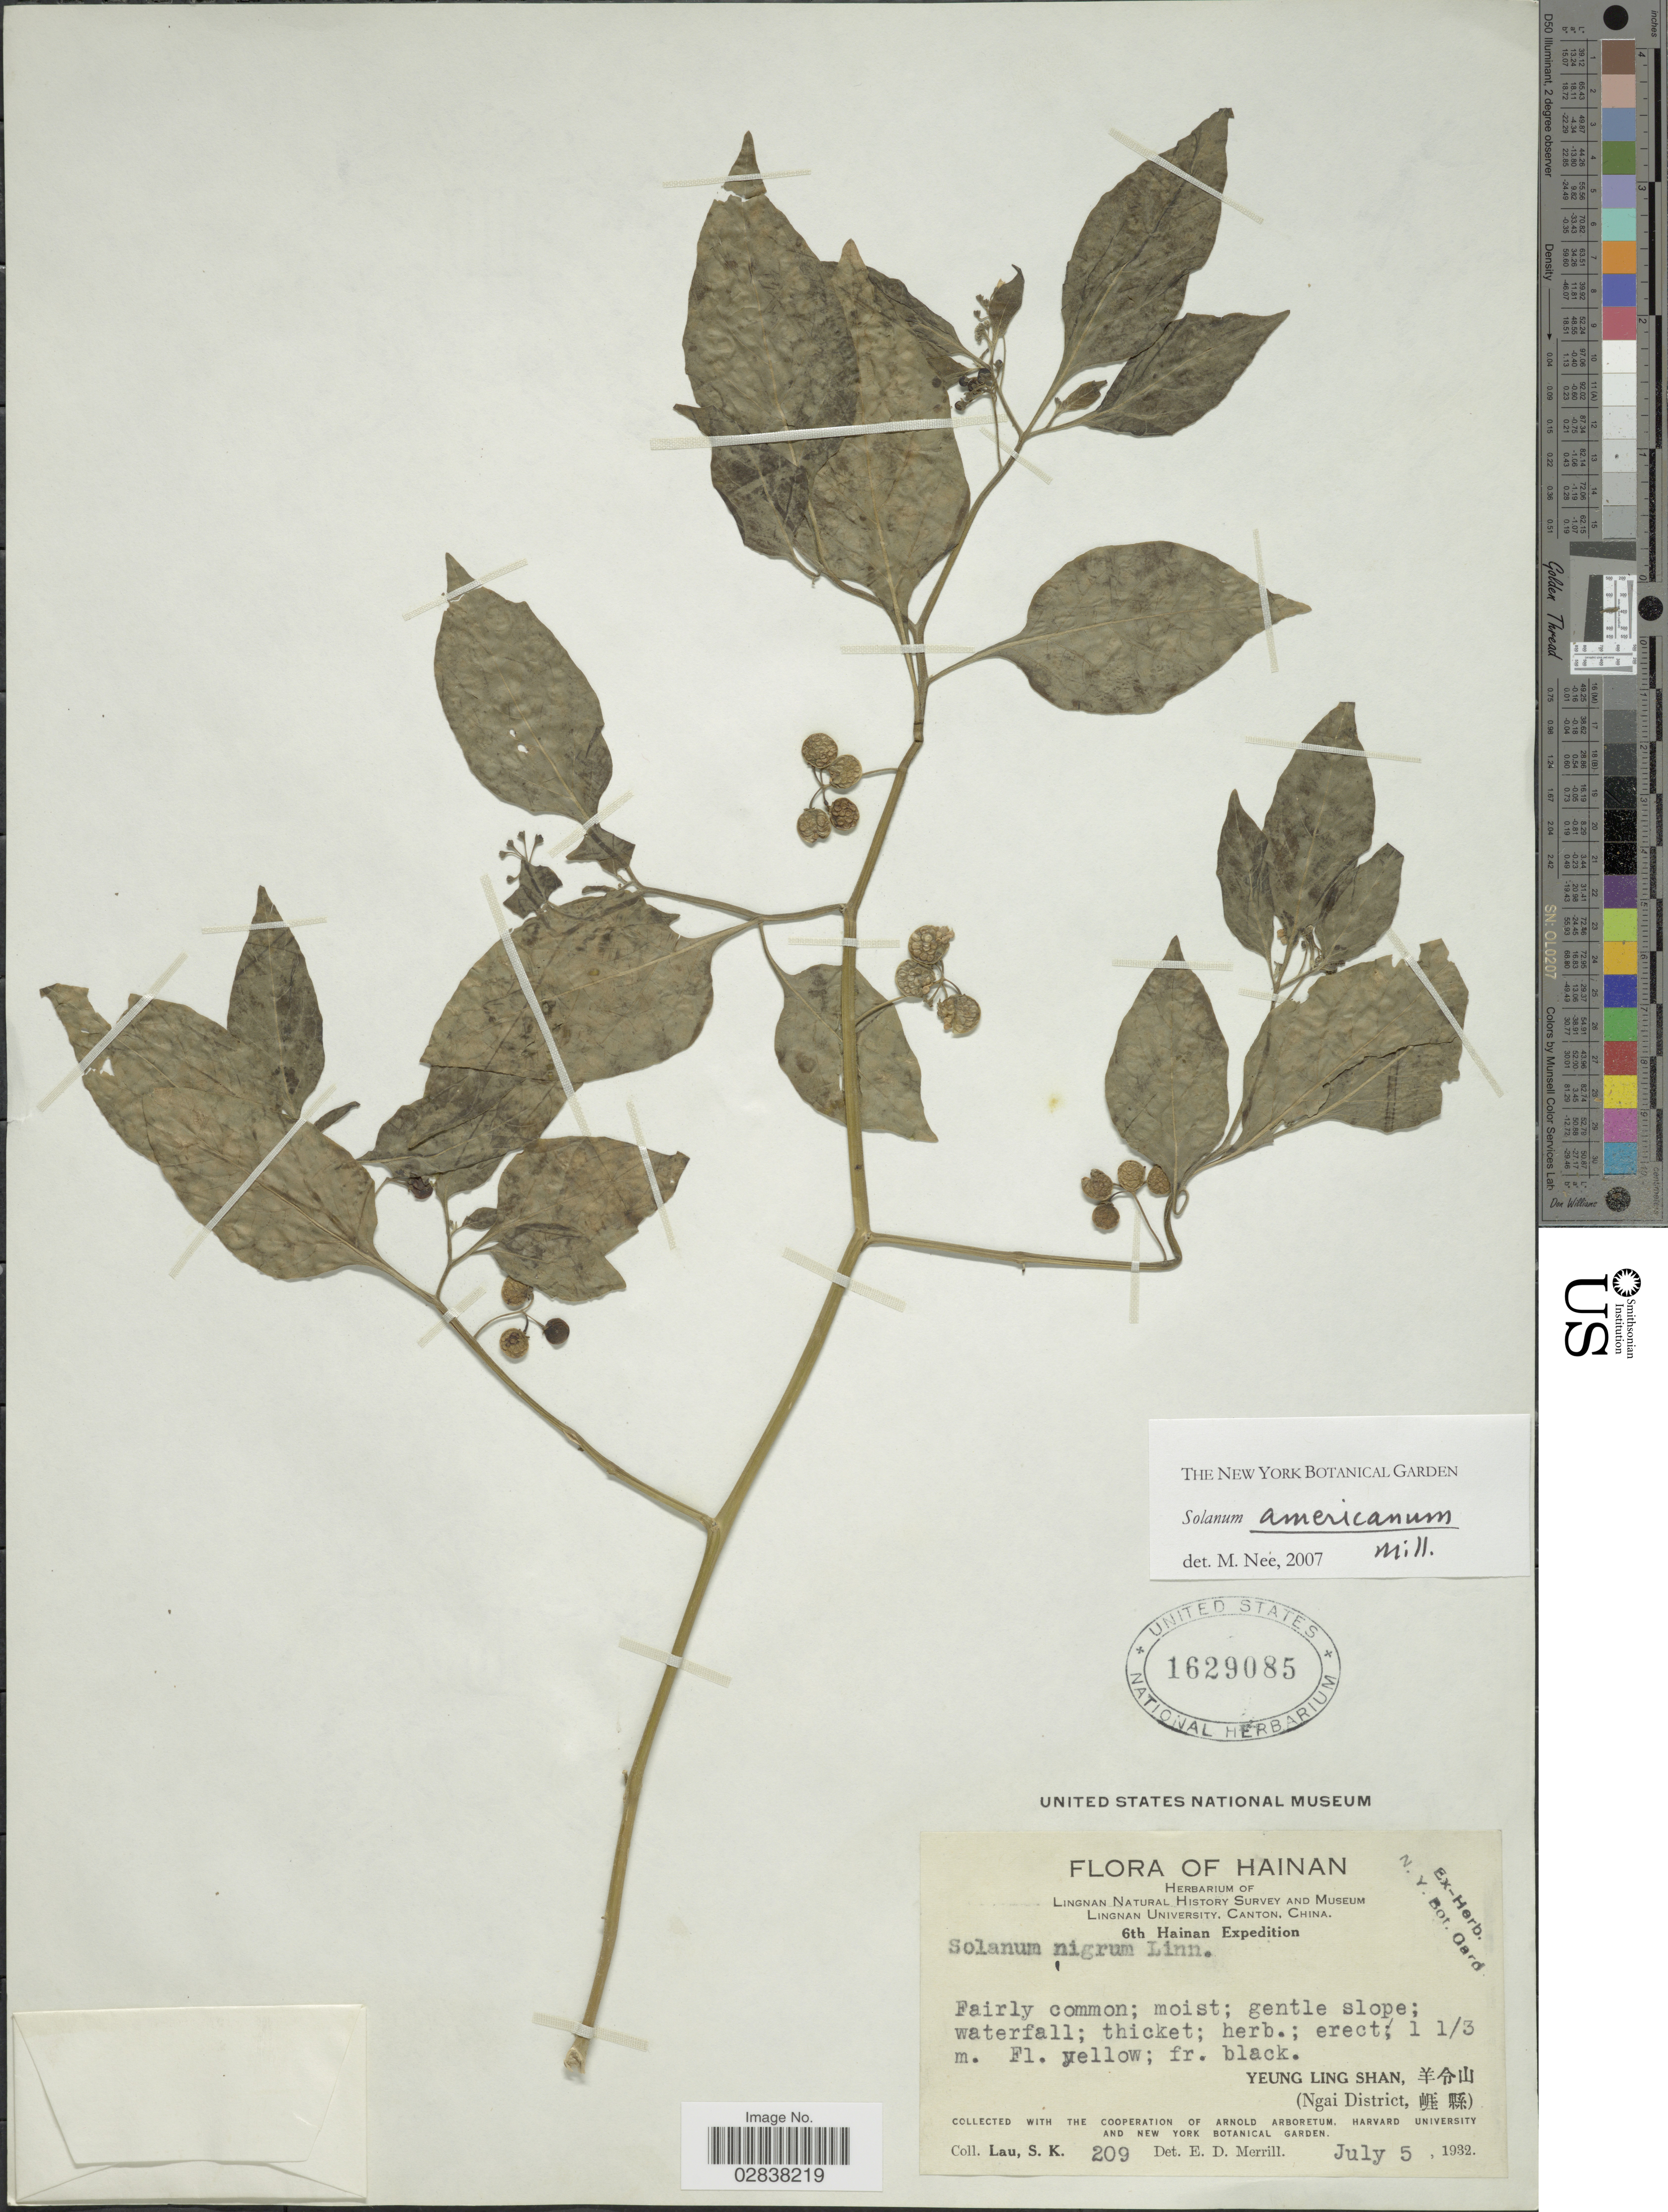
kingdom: Plantae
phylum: Tracheophyta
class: Magnoliopsida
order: Solanales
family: Solanaceae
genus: Solanum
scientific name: Solanum americanum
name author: Mill.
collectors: S. K. Lau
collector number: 209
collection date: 1932-07-05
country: China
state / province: Hainan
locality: Yeung Ling Shan (Ngai District).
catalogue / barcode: US 1629085